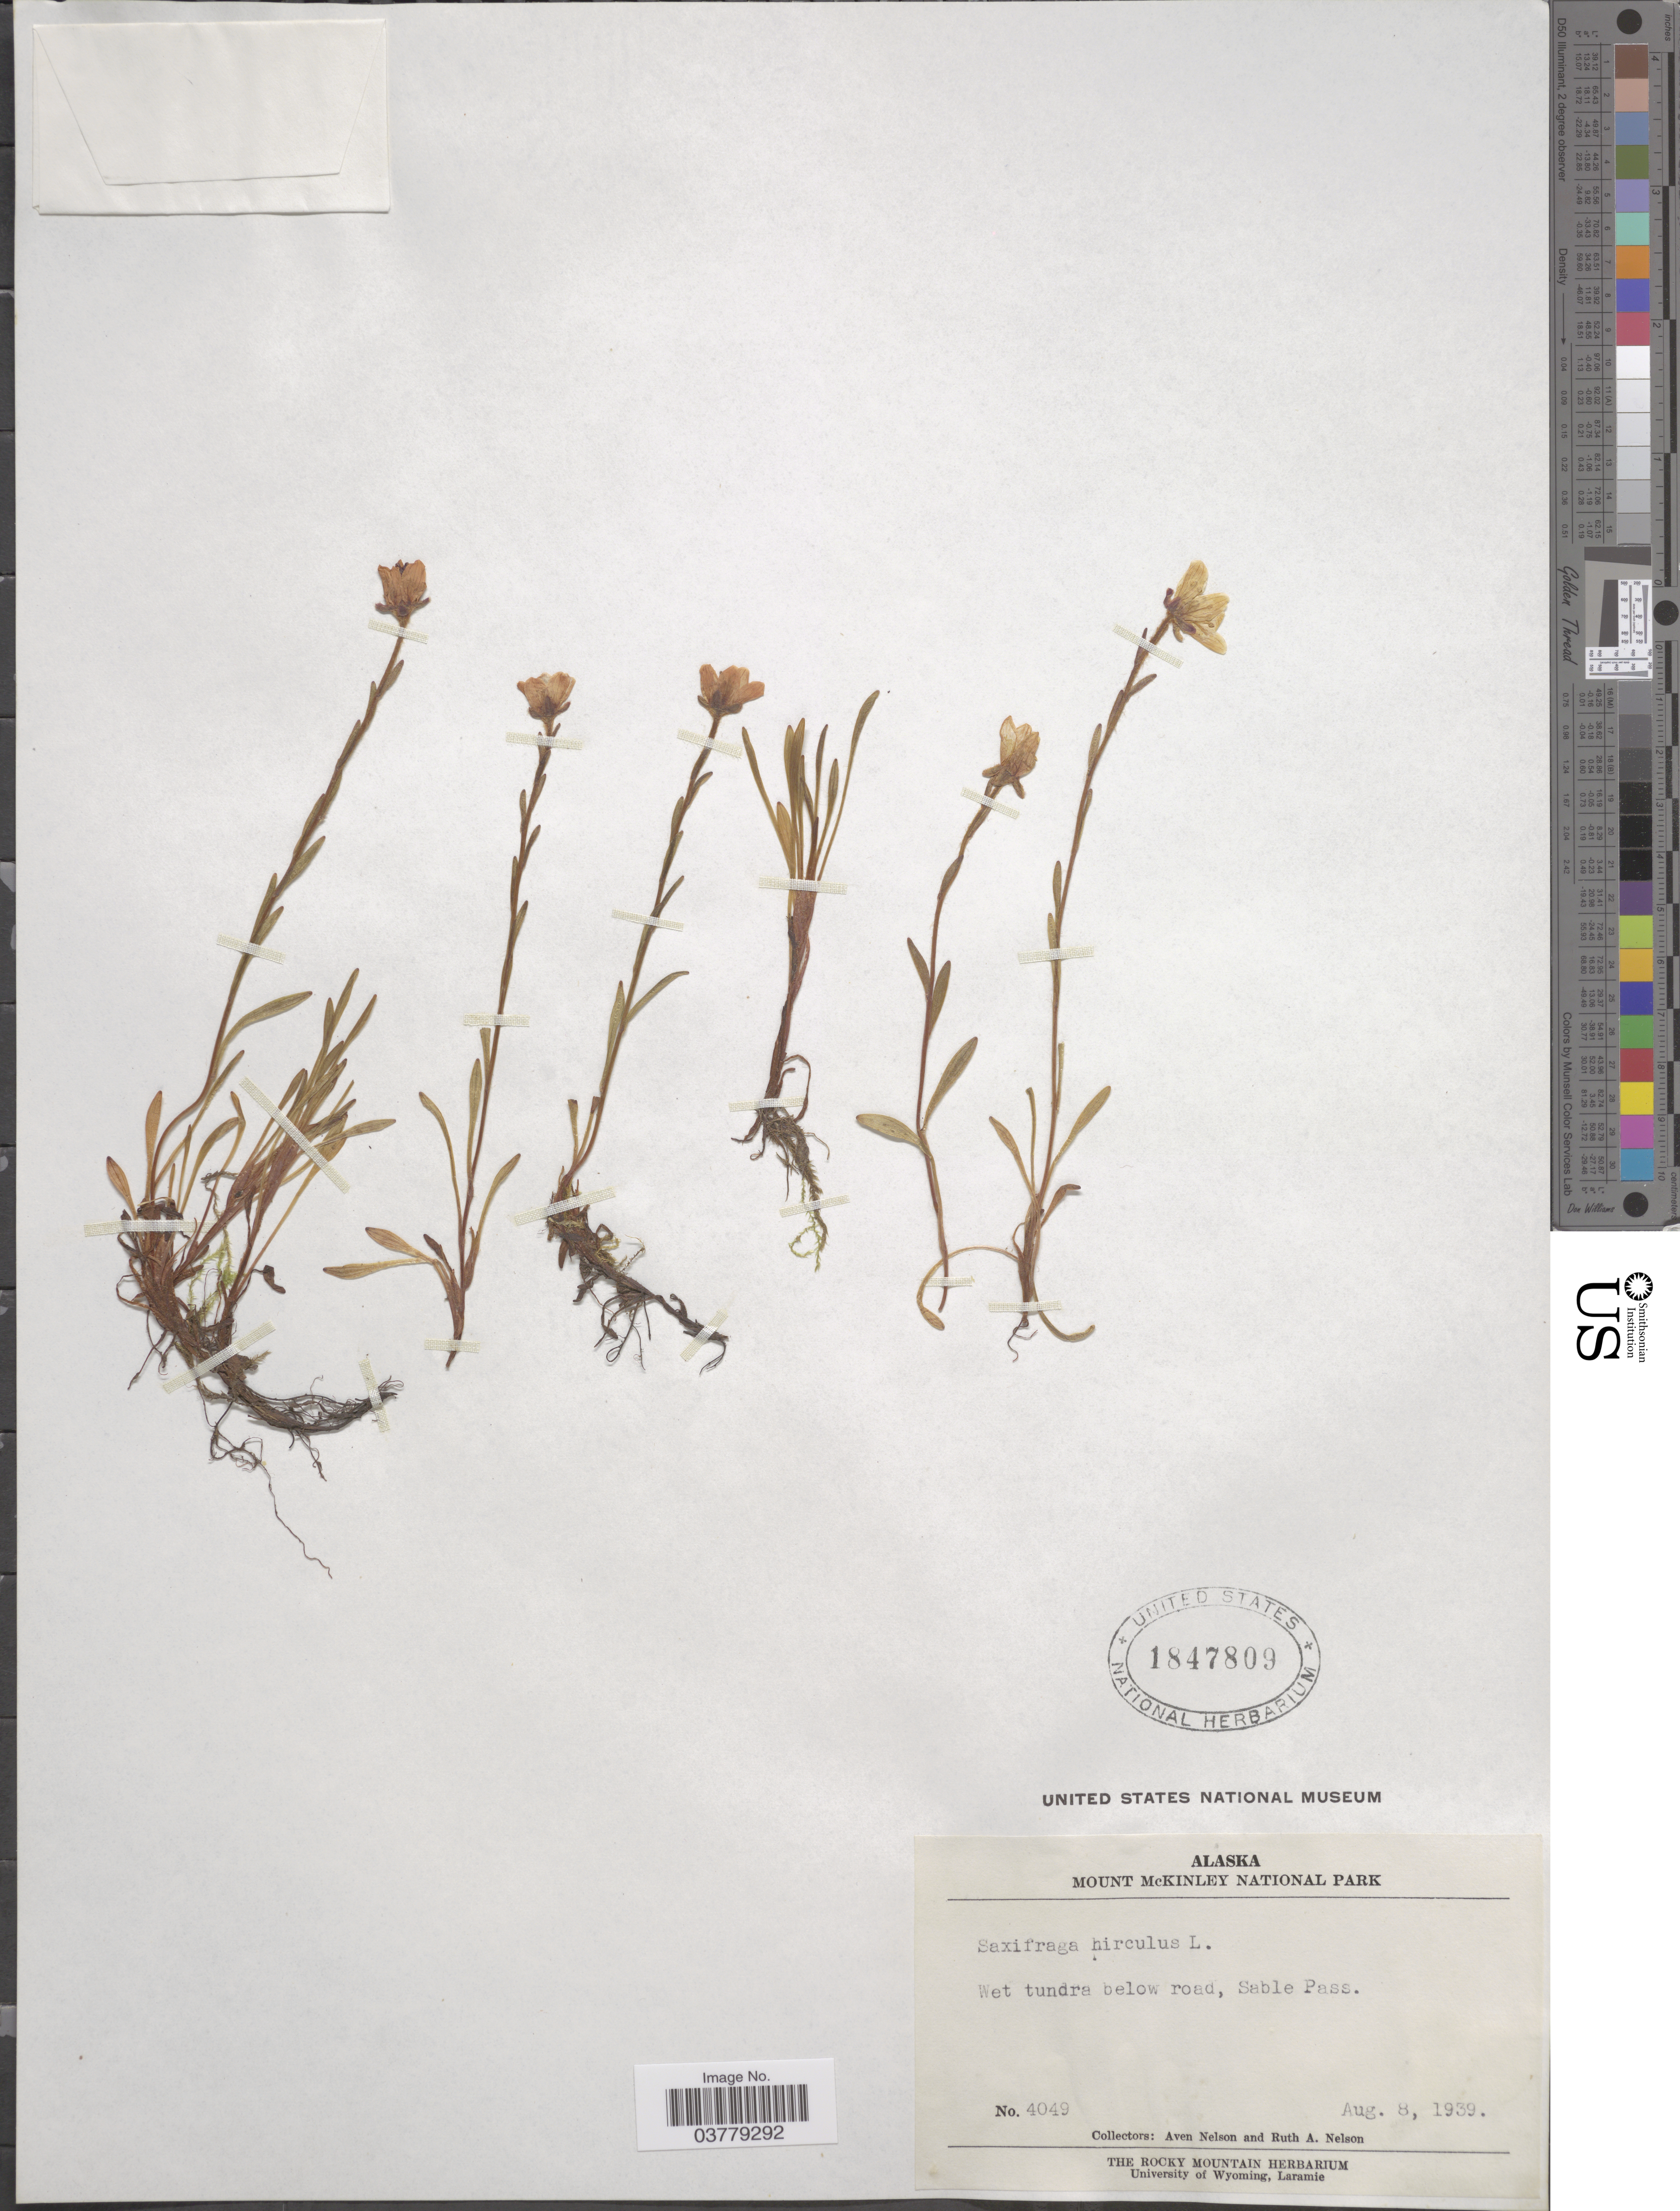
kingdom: Plantae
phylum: Tracheophyta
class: Magnoliopsida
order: Saxifragales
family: Saxifragaceae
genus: Saxifraga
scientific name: Saxifraga hirculus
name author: L.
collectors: A. Nelson & R. A. Nelson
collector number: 4049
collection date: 1939-08-08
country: United States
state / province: Alaska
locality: Mount McKinley National Park. Wet tundra below road, Sable Pass.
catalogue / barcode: US 1847809